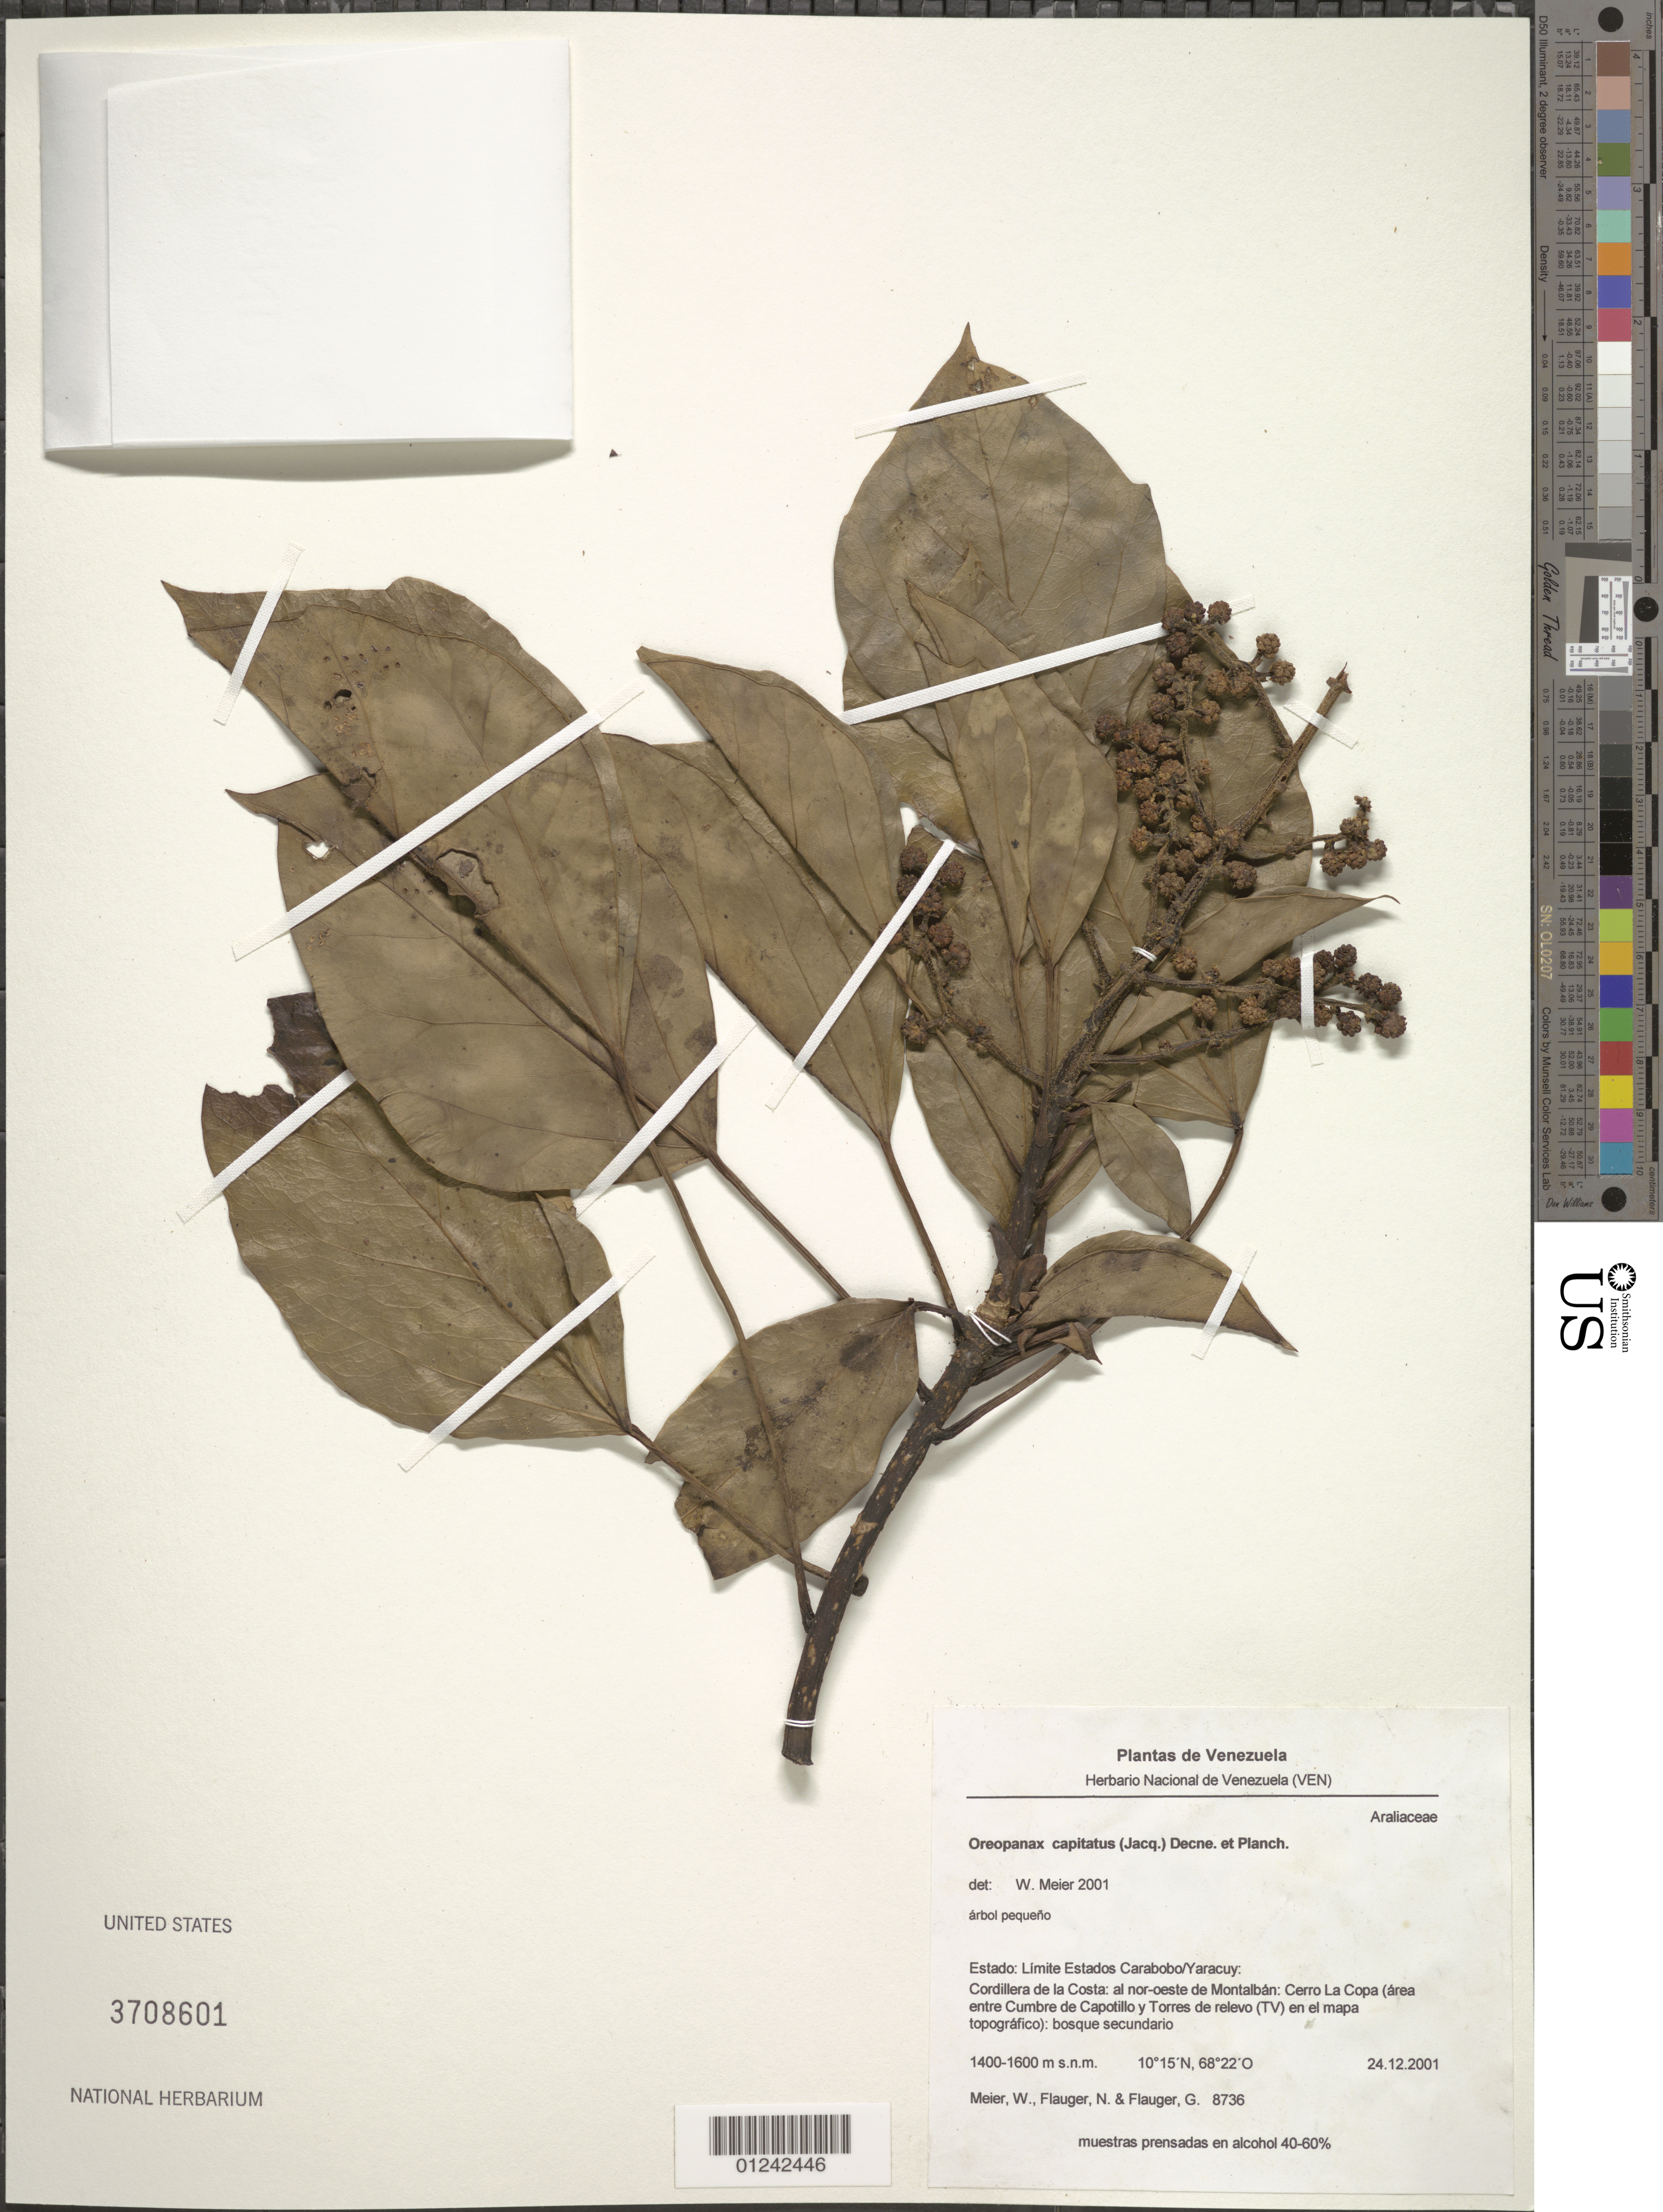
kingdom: Plantae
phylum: Tracheophyta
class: Magnoliopsida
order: Apiales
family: Araliaceae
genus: Oreopanax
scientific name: Oreopanax capitatus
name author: (Jacq.) Decne. & Planch.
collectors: W. Meier, N. Flauger & G. Flauger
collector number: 8736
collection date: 2001-12-24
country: Venezuela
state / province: Carabobo / Yaracuy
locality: Estado: Limite Estados Carabobo/Yaracuy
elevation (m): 1400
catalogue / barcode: US 3708601